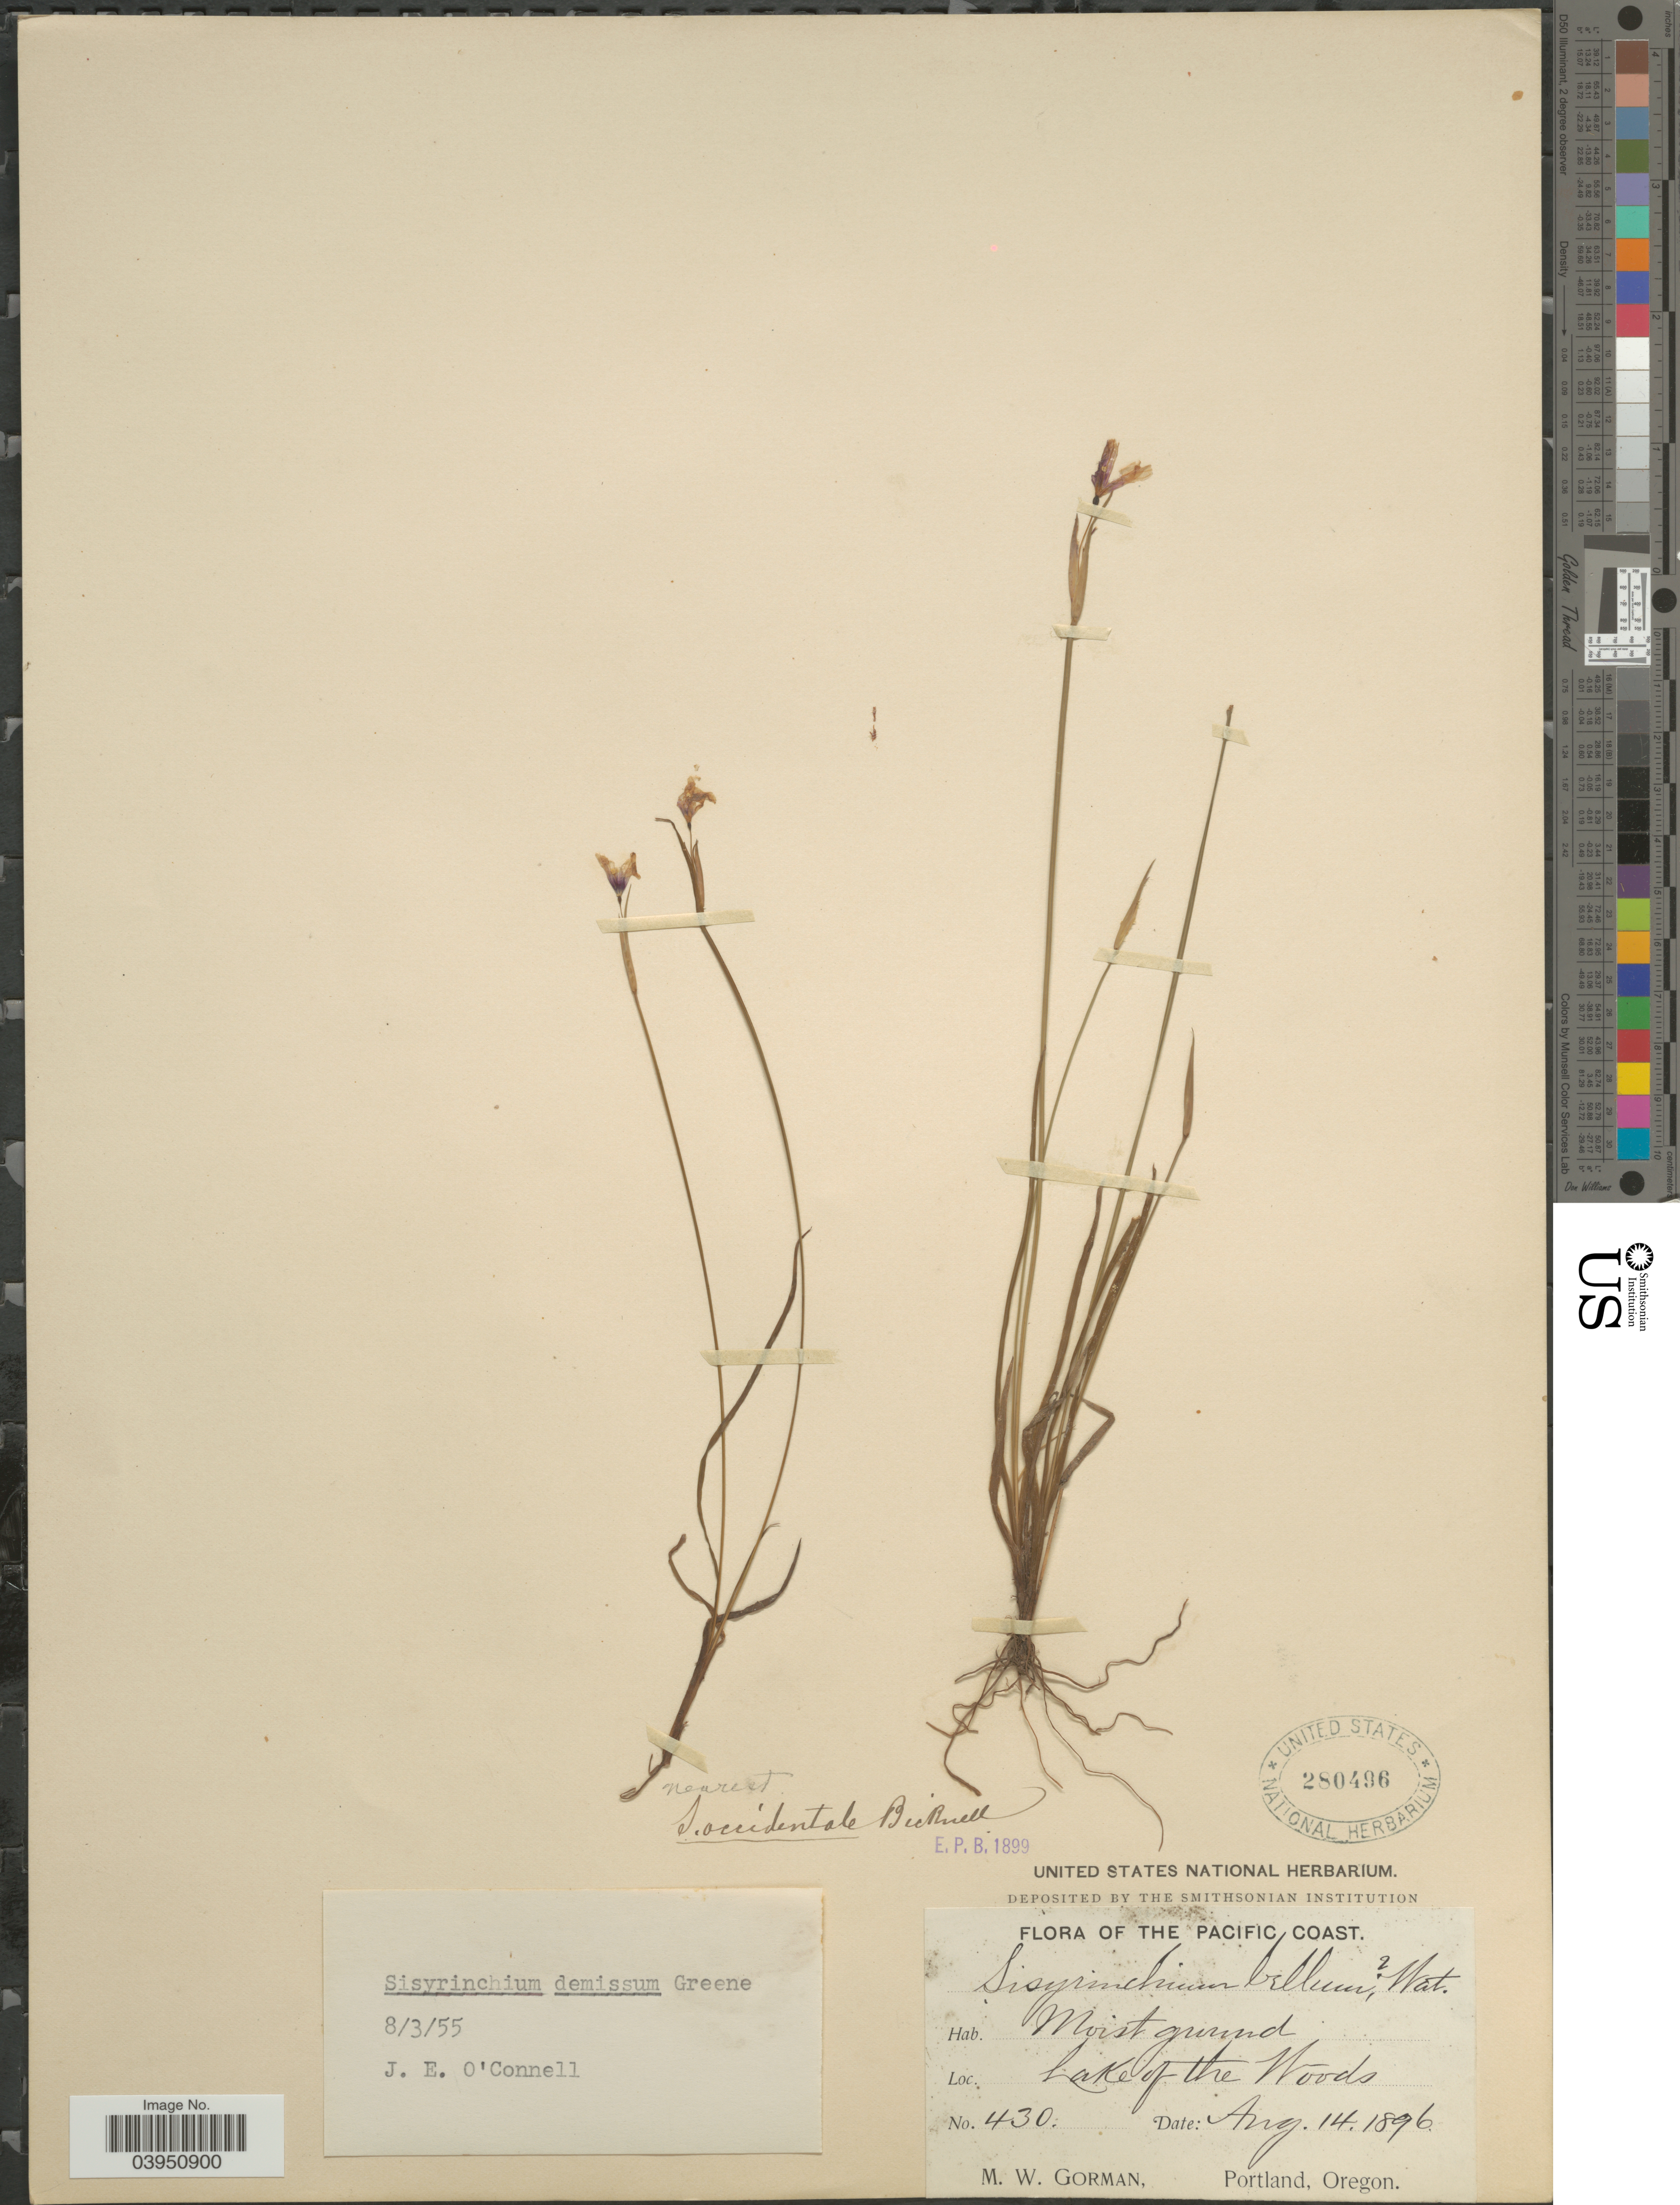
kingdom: Plantae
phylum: Tracheophyta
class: Liliopsida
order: Asparagales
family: Iridaceae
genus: Sisyrinchium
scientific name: Sisyrinchium demissum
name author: Greene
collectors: M. W. Gorman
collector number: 430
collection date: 1896-08-14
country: United States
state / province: Oregon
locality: The Pacific Coast. Lake of the Woods.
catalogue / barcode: US 280496